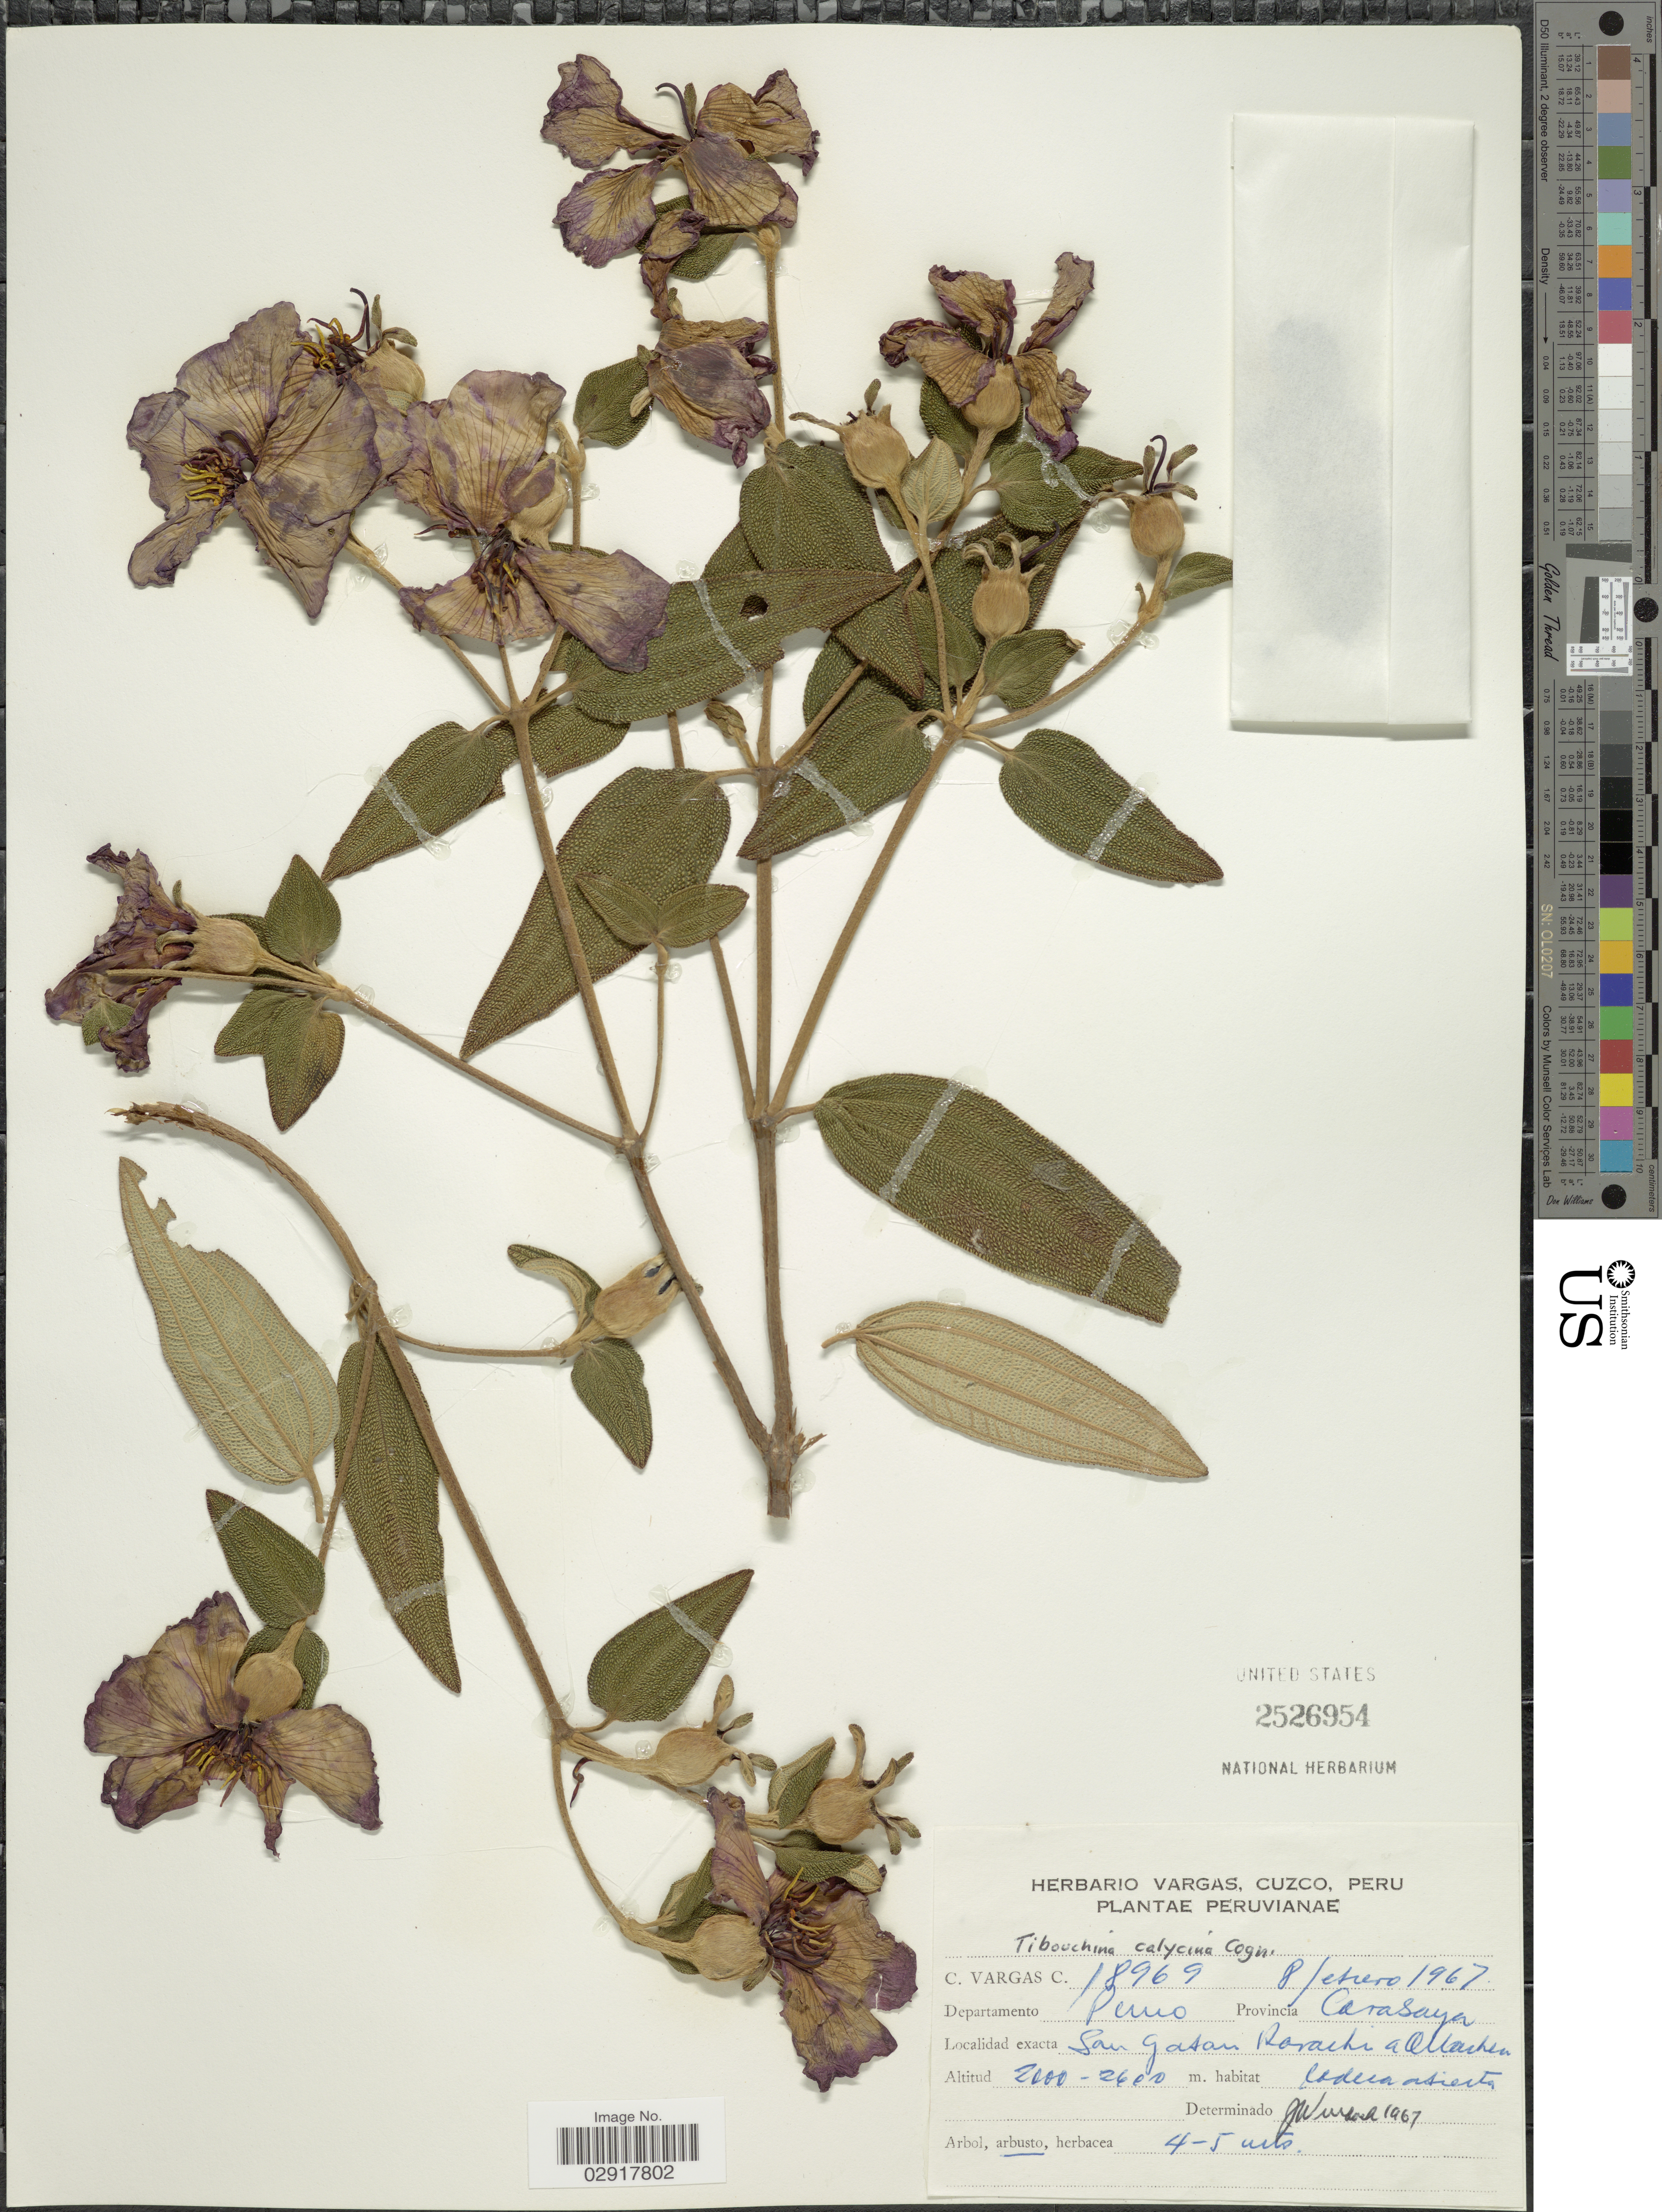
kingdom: Plantae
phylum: Tracheophyta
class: Magnoliopsida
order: Myrtales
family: Melastomataceae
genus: Tibouchina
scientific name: Tibouchina calycina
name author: Cogn.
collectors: C. Vargas Calderón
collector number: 18969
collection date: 1967-01-08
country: Peru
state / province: Puno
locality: Departamento Puno. Provincia Carasaya. San Gatan Korachi a Ollachea.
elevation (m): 2000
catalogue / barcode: US 2526954